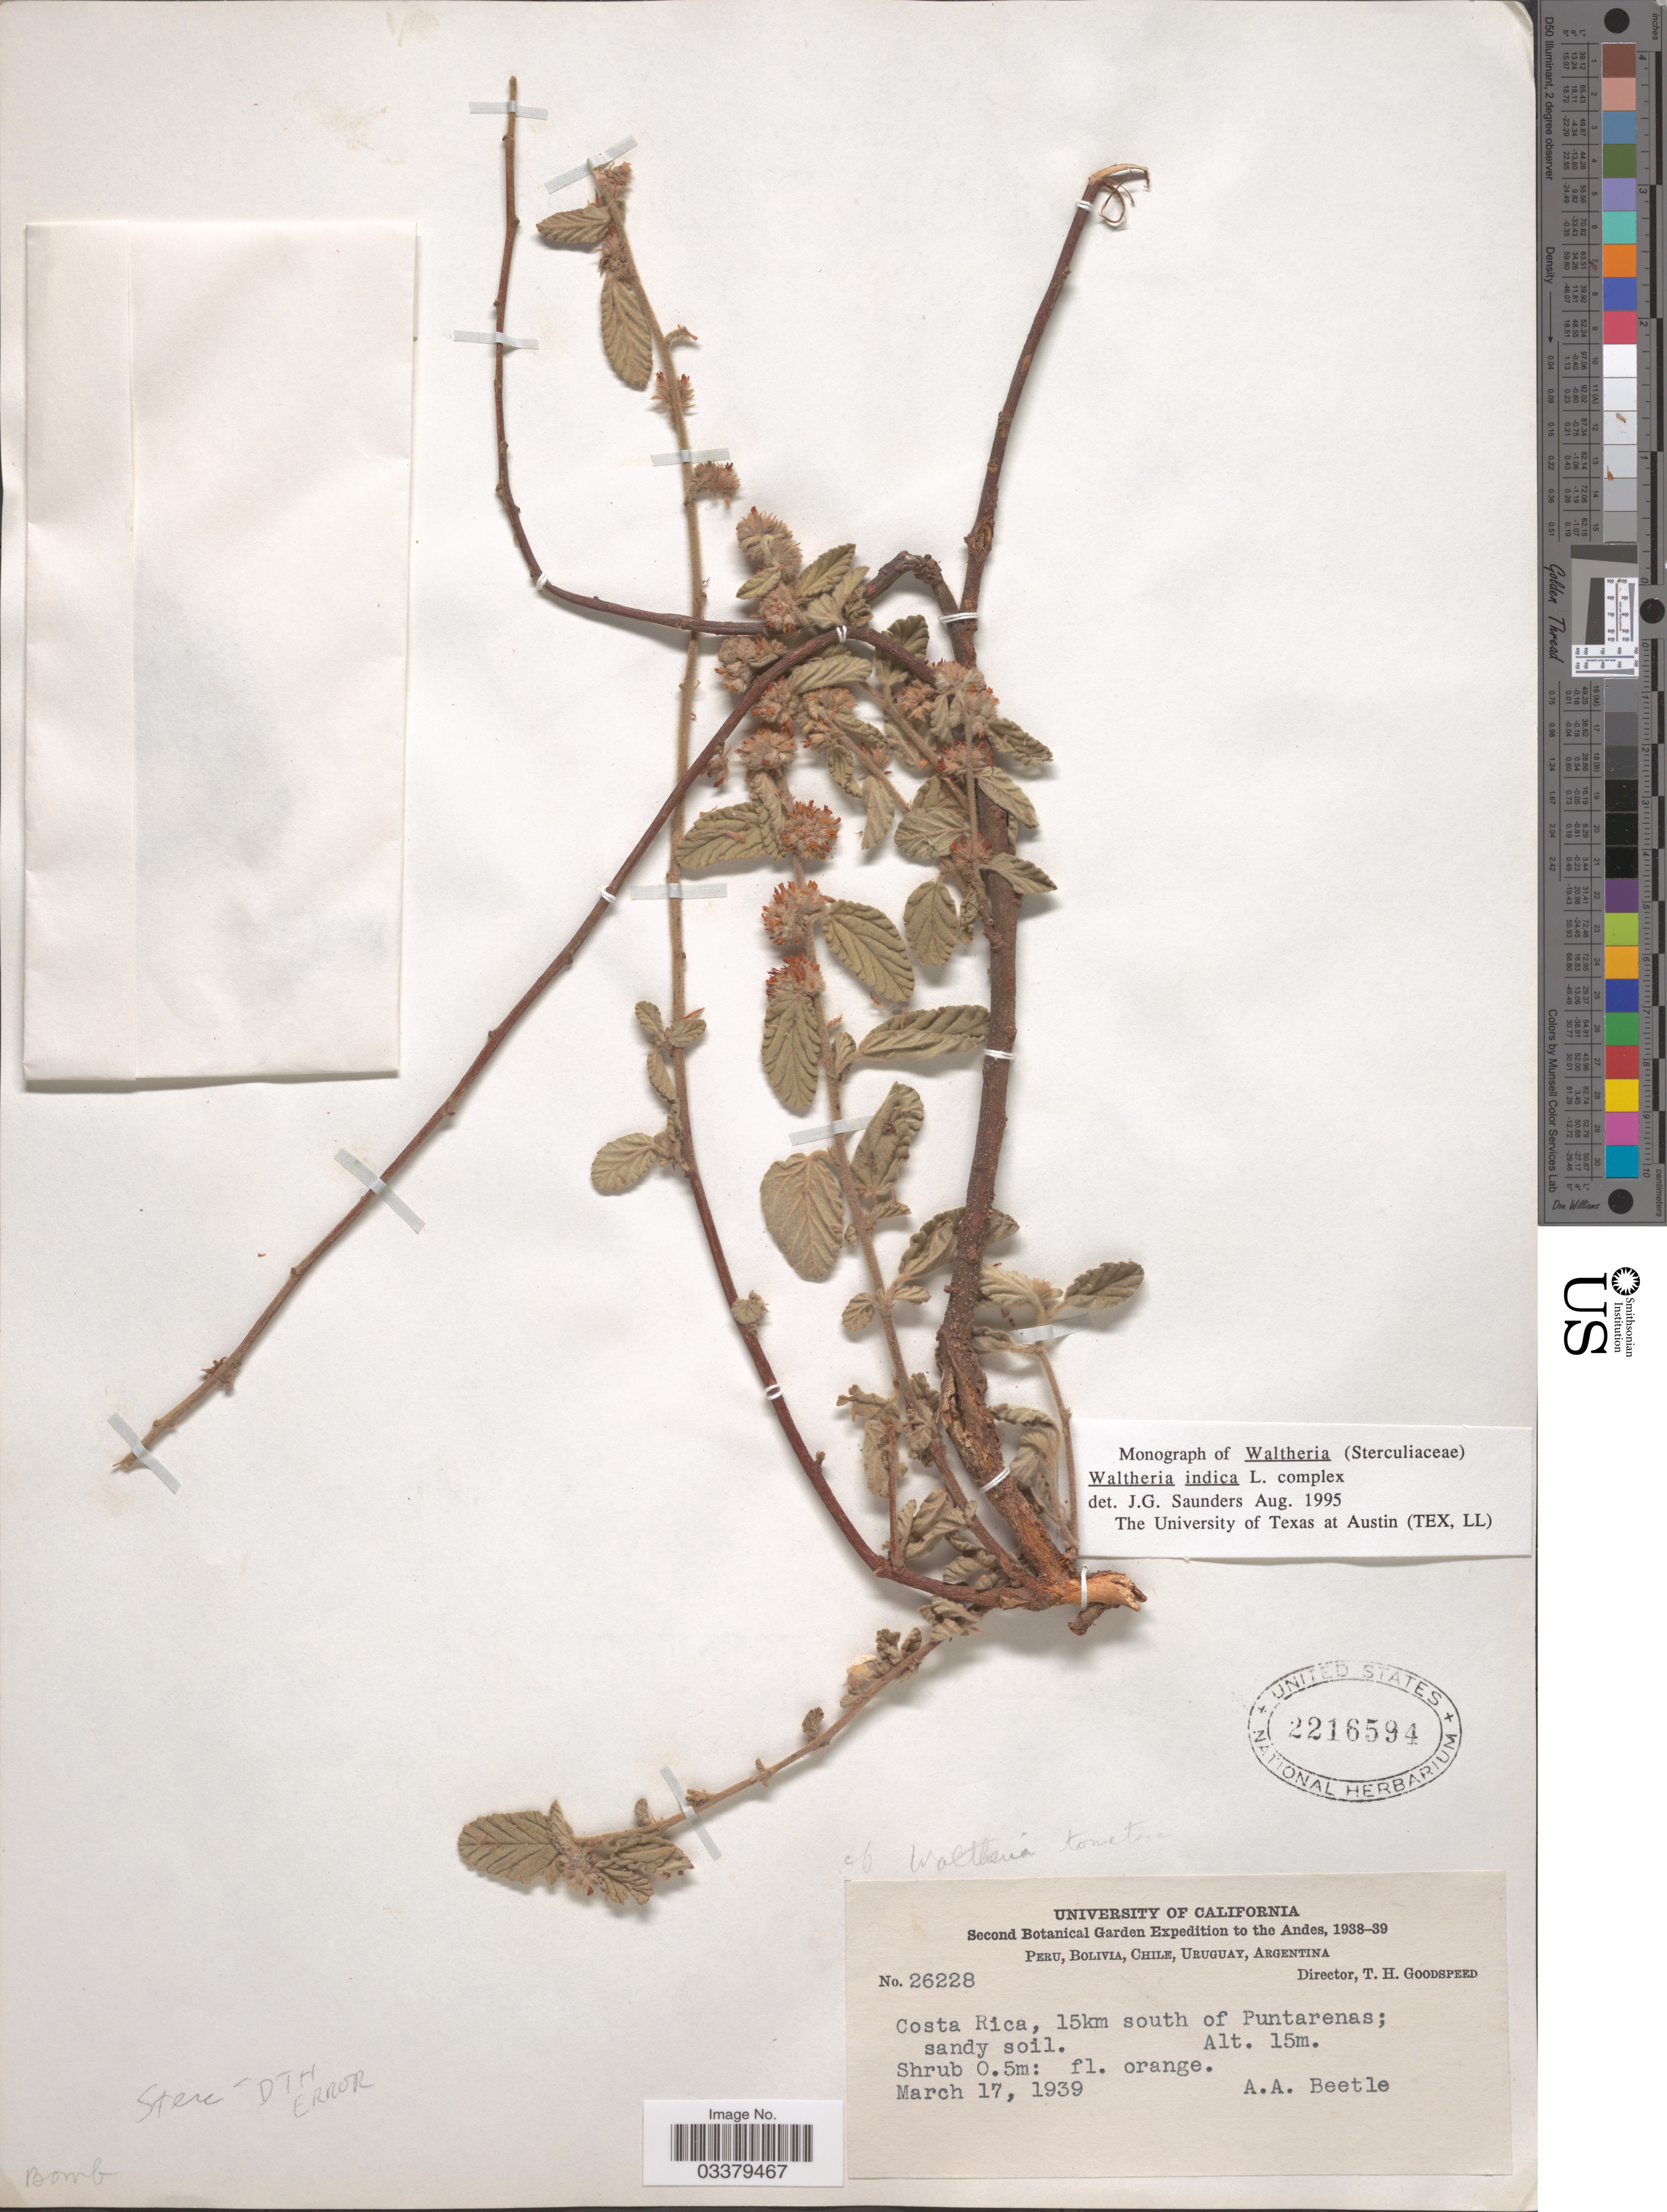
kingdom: Plantae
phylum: Tracheophyta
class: Magnoliopsida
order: Malvales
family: Malvaceae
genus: Waltheria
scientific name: Waltheria indica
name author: L.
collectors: A. A. Beetle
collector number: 26228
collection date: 1939-03-17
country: Costa Rica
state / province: Puntarenas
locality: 15km south of Puntarenas.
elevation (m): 15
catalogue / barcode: US 2216594